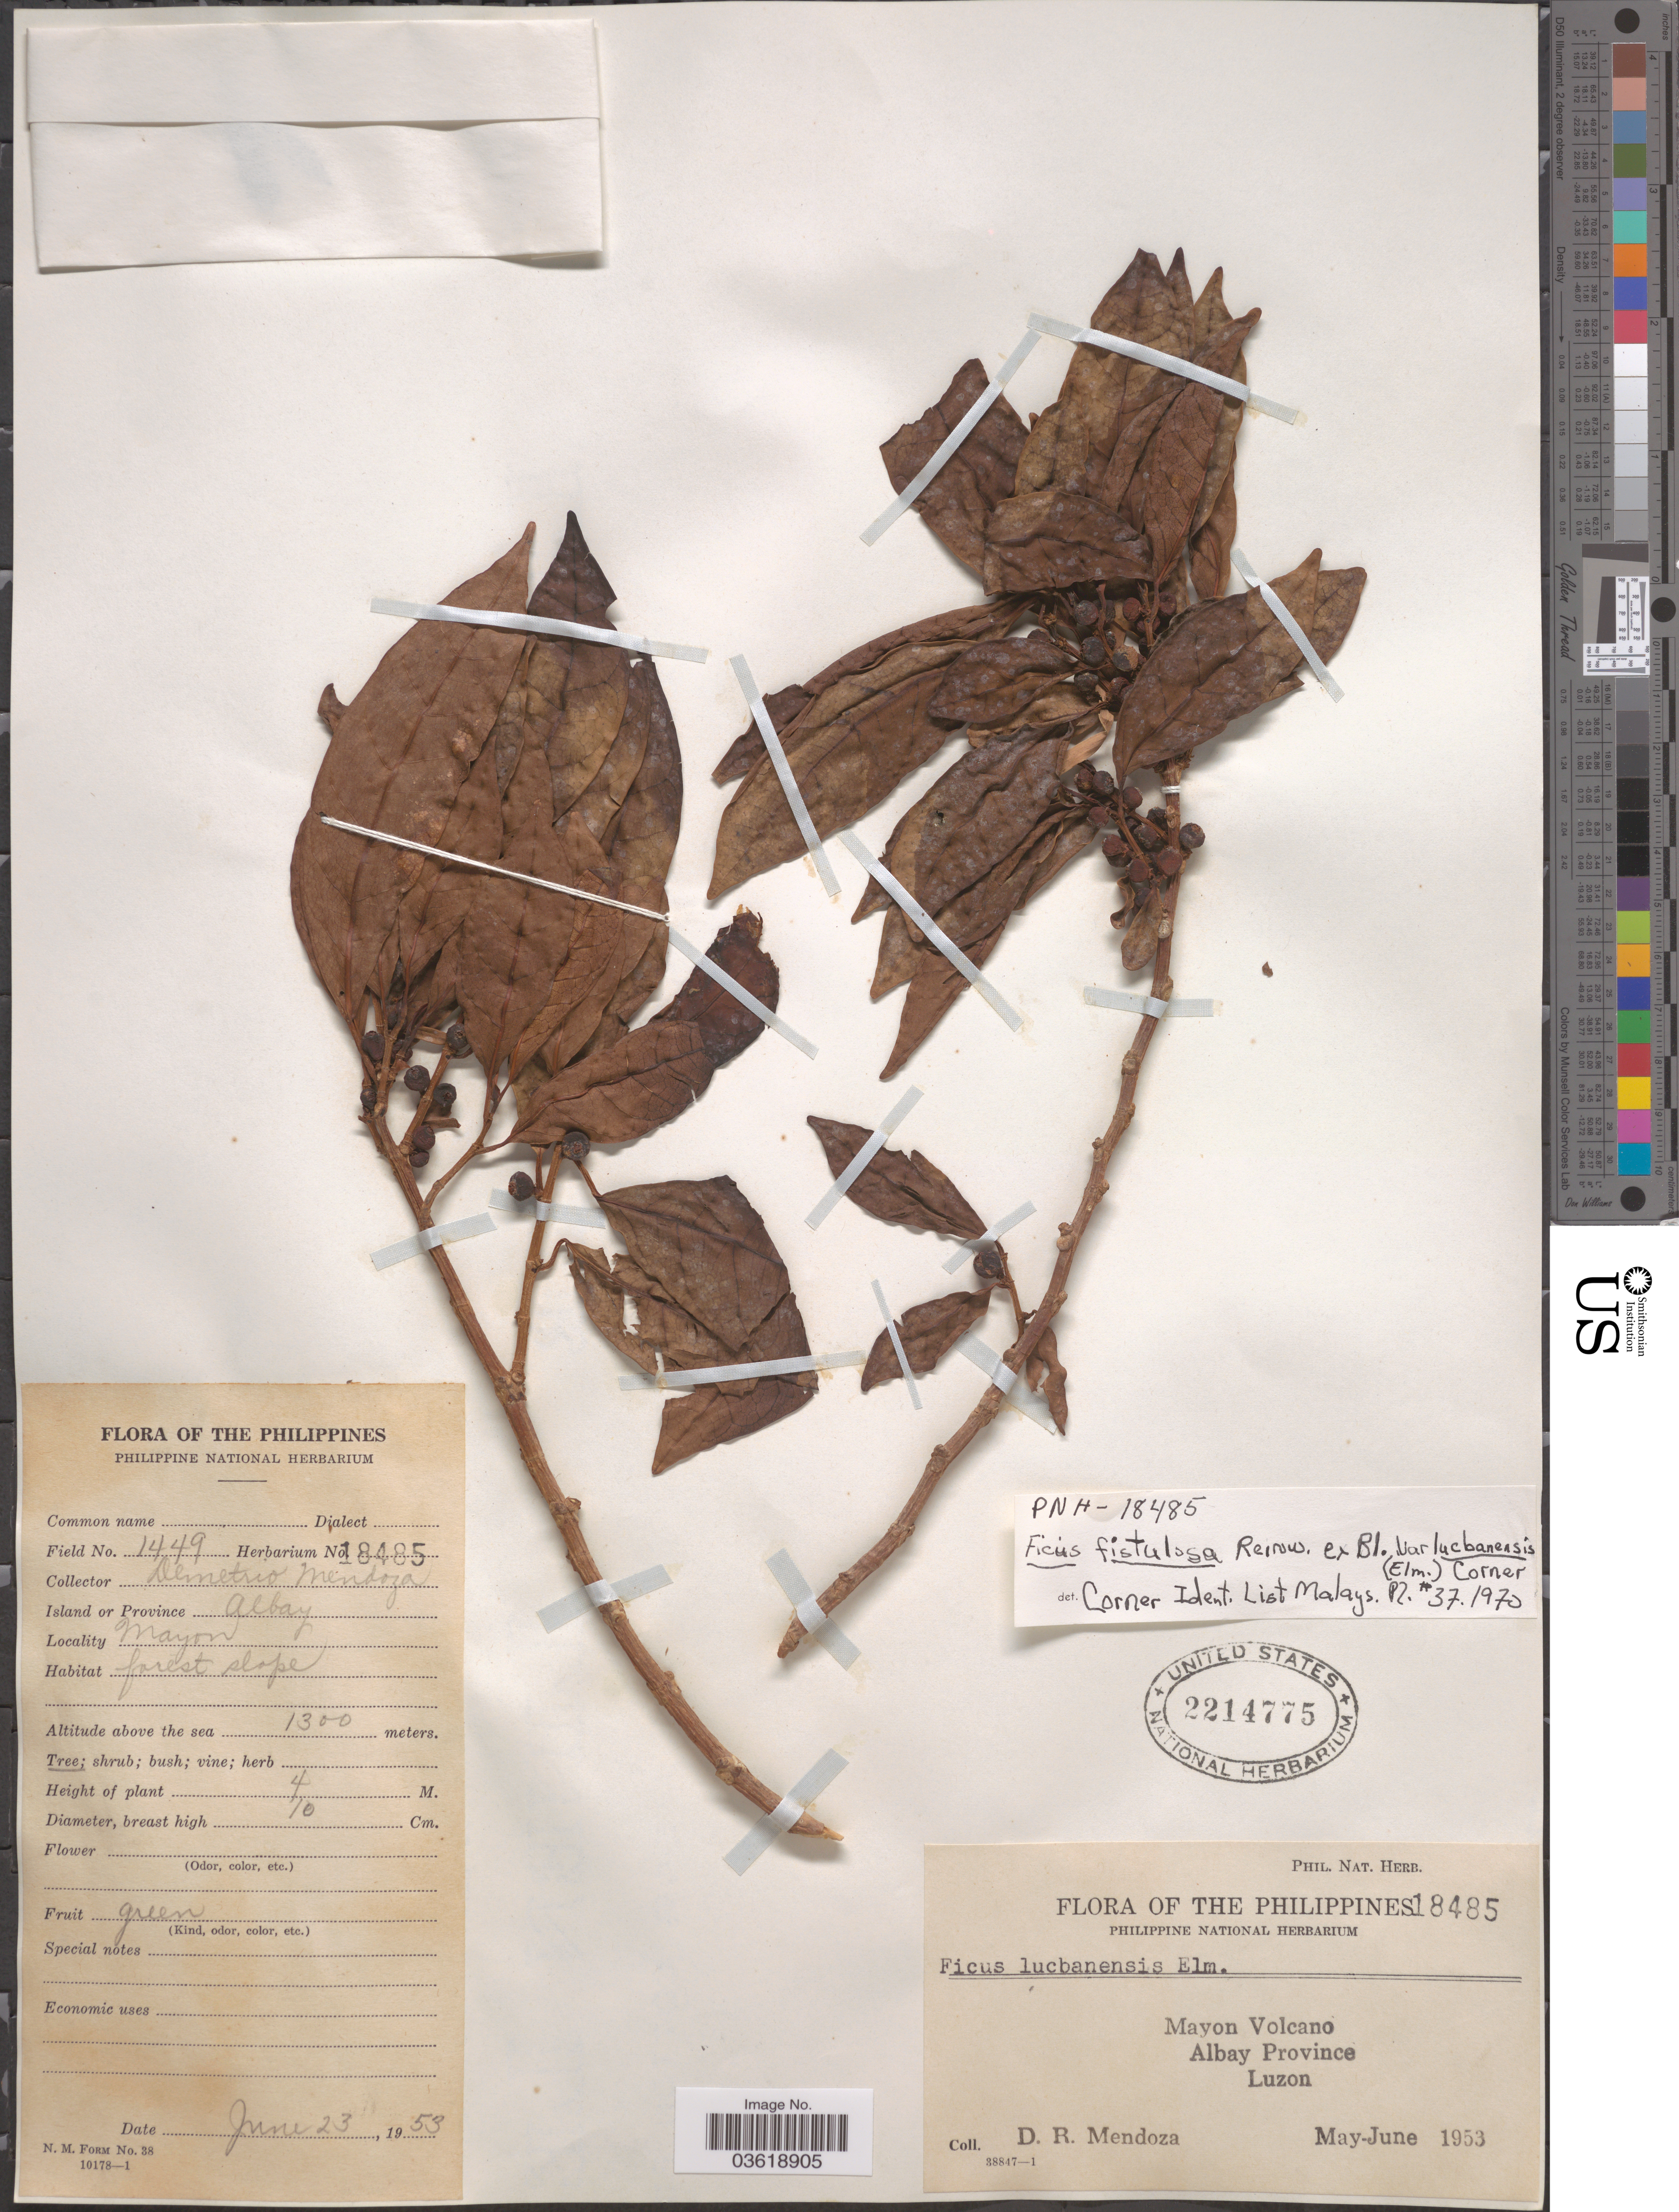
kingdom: Plantae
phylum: Tracheophyta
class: Magnoliopsida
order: Rosales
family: Moraceae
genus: Ficus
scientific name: Ficus fistulosa var. lucbanensis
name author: (Elmer) Corner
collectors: D. Mendoza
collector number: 8485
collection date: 1953-06-23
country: Philippines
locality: Mayon Volcano. Albay Province. Luzon.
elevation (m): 1300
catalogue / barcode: US 2214775